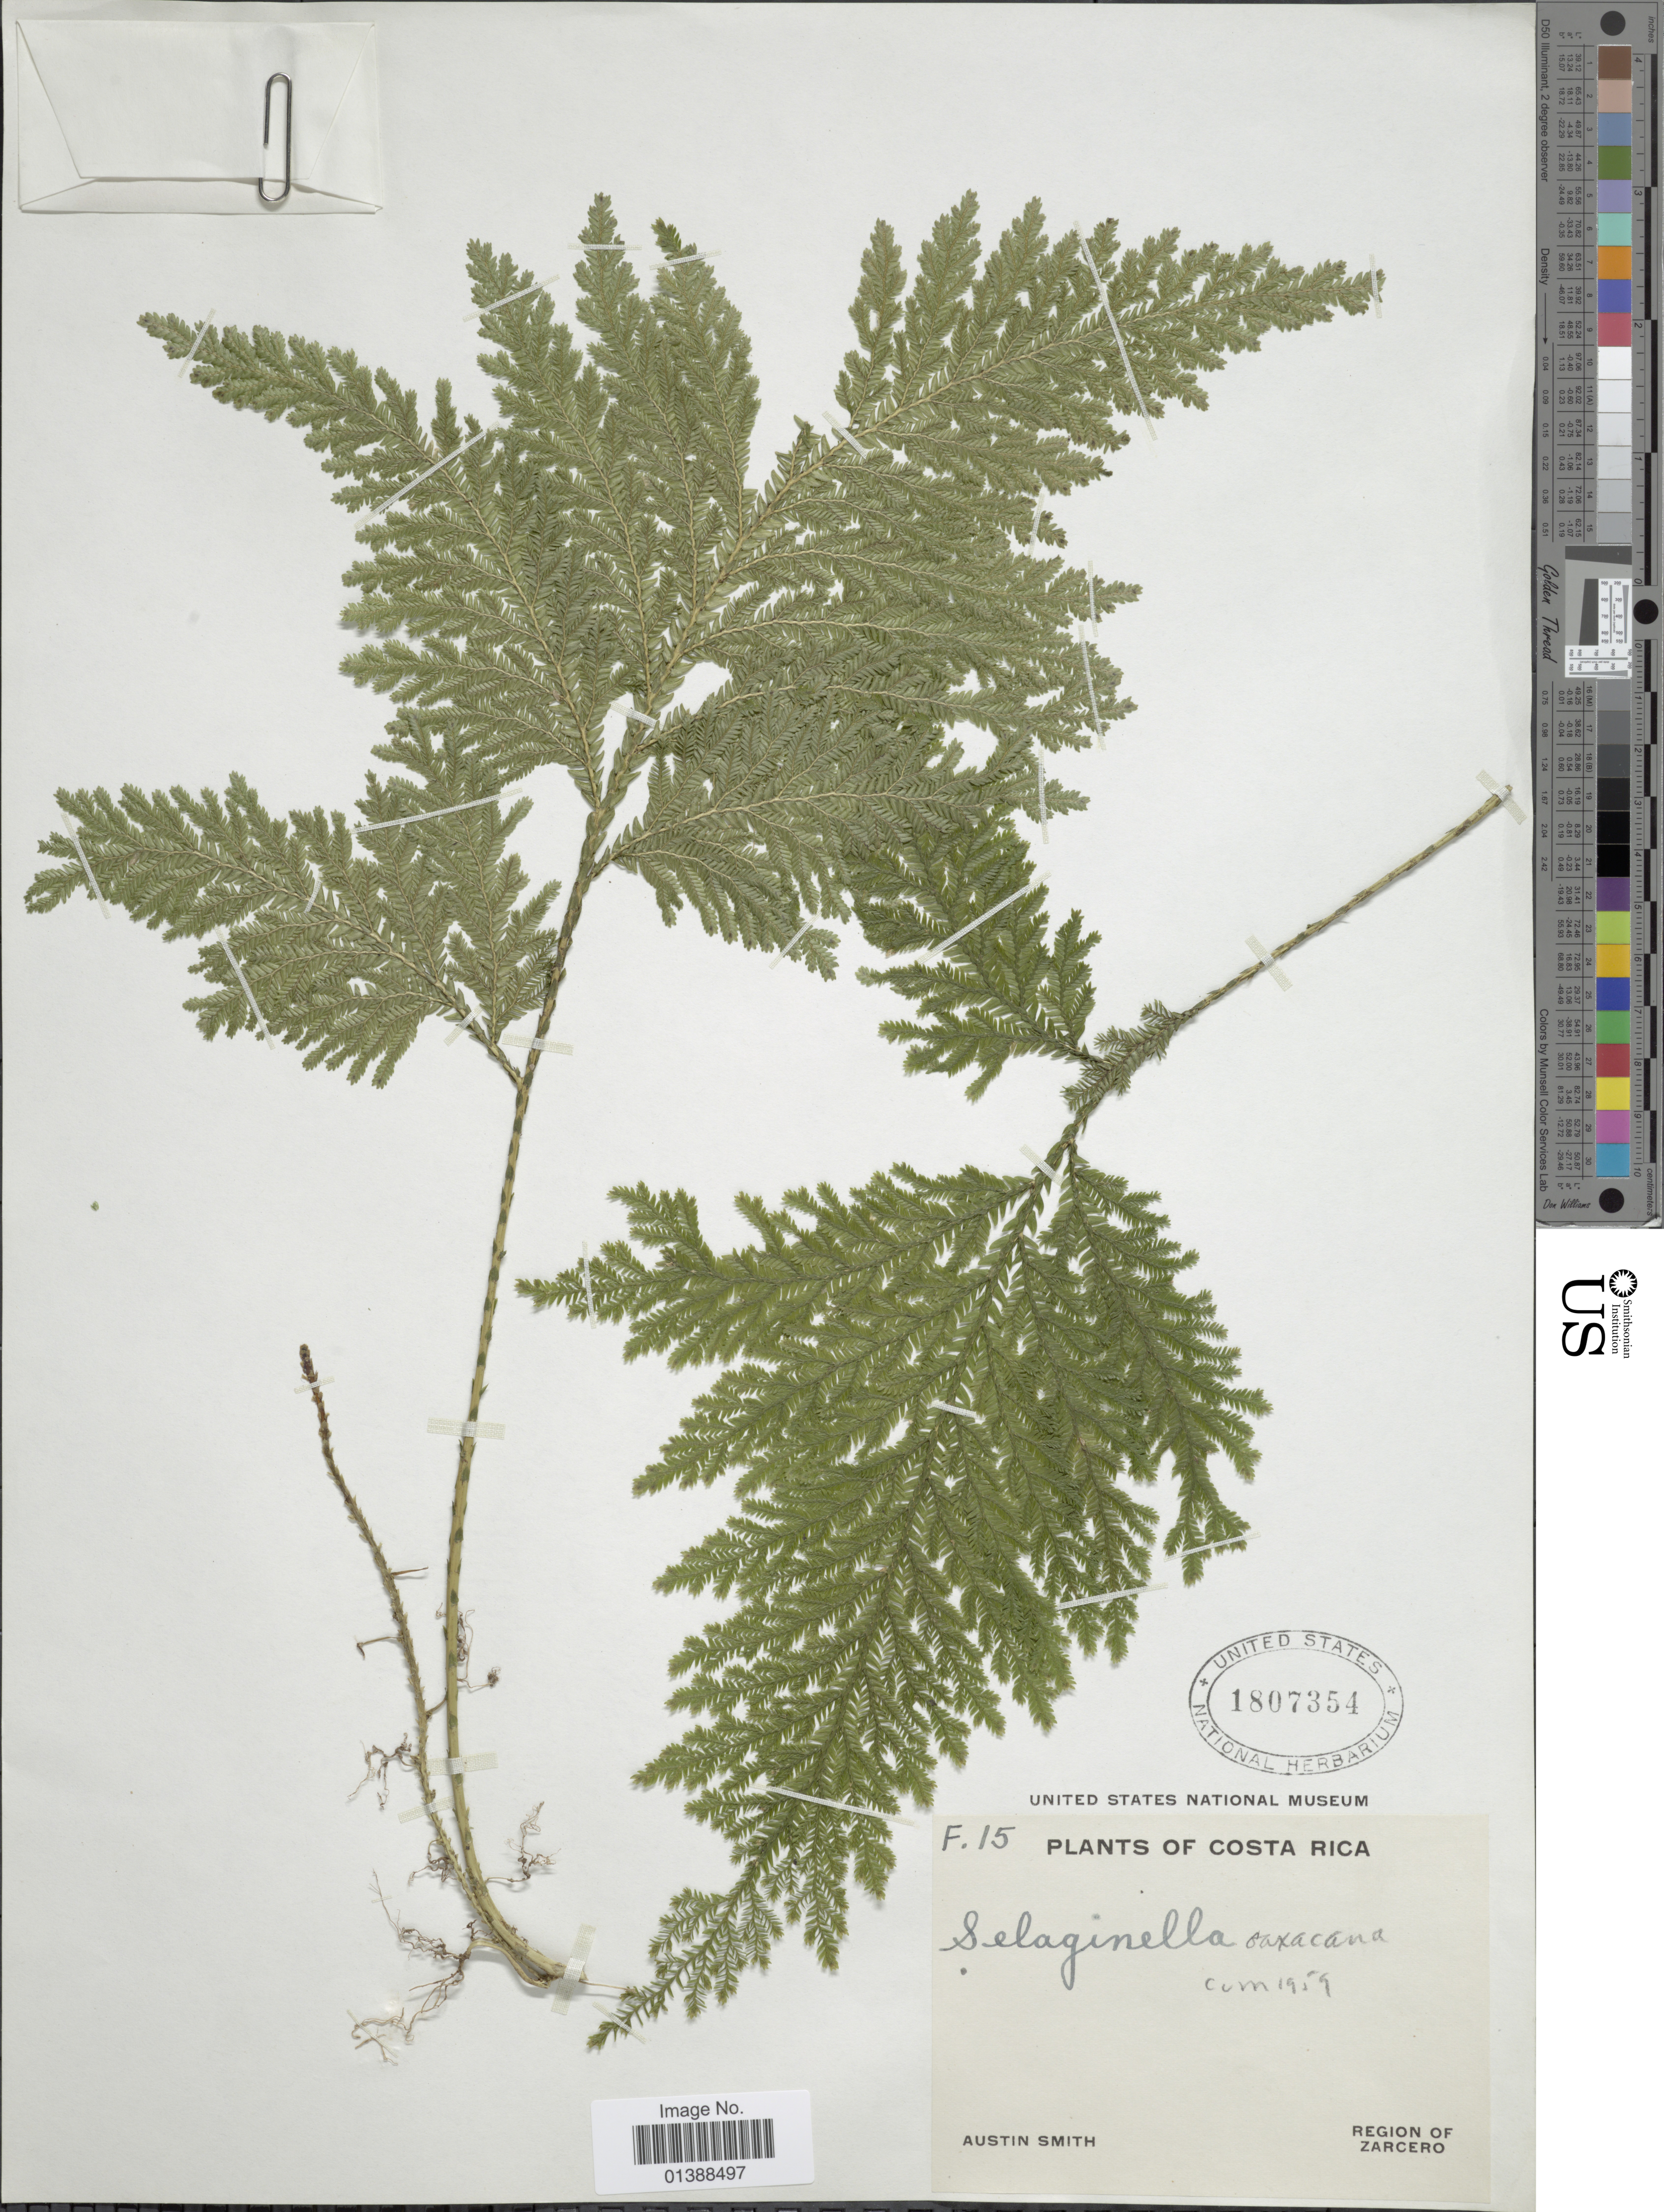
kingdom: Plantae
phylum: Tracheophyta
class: Lycopodiopsida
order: Selaginellales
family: Selaginellaceae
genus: Selaginella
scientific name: Selaginella oaxacana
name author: Spring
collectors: Aust P. Smith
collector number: F. 15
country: Costa Rica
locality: Region of Zarcero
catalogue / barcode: US 1807354